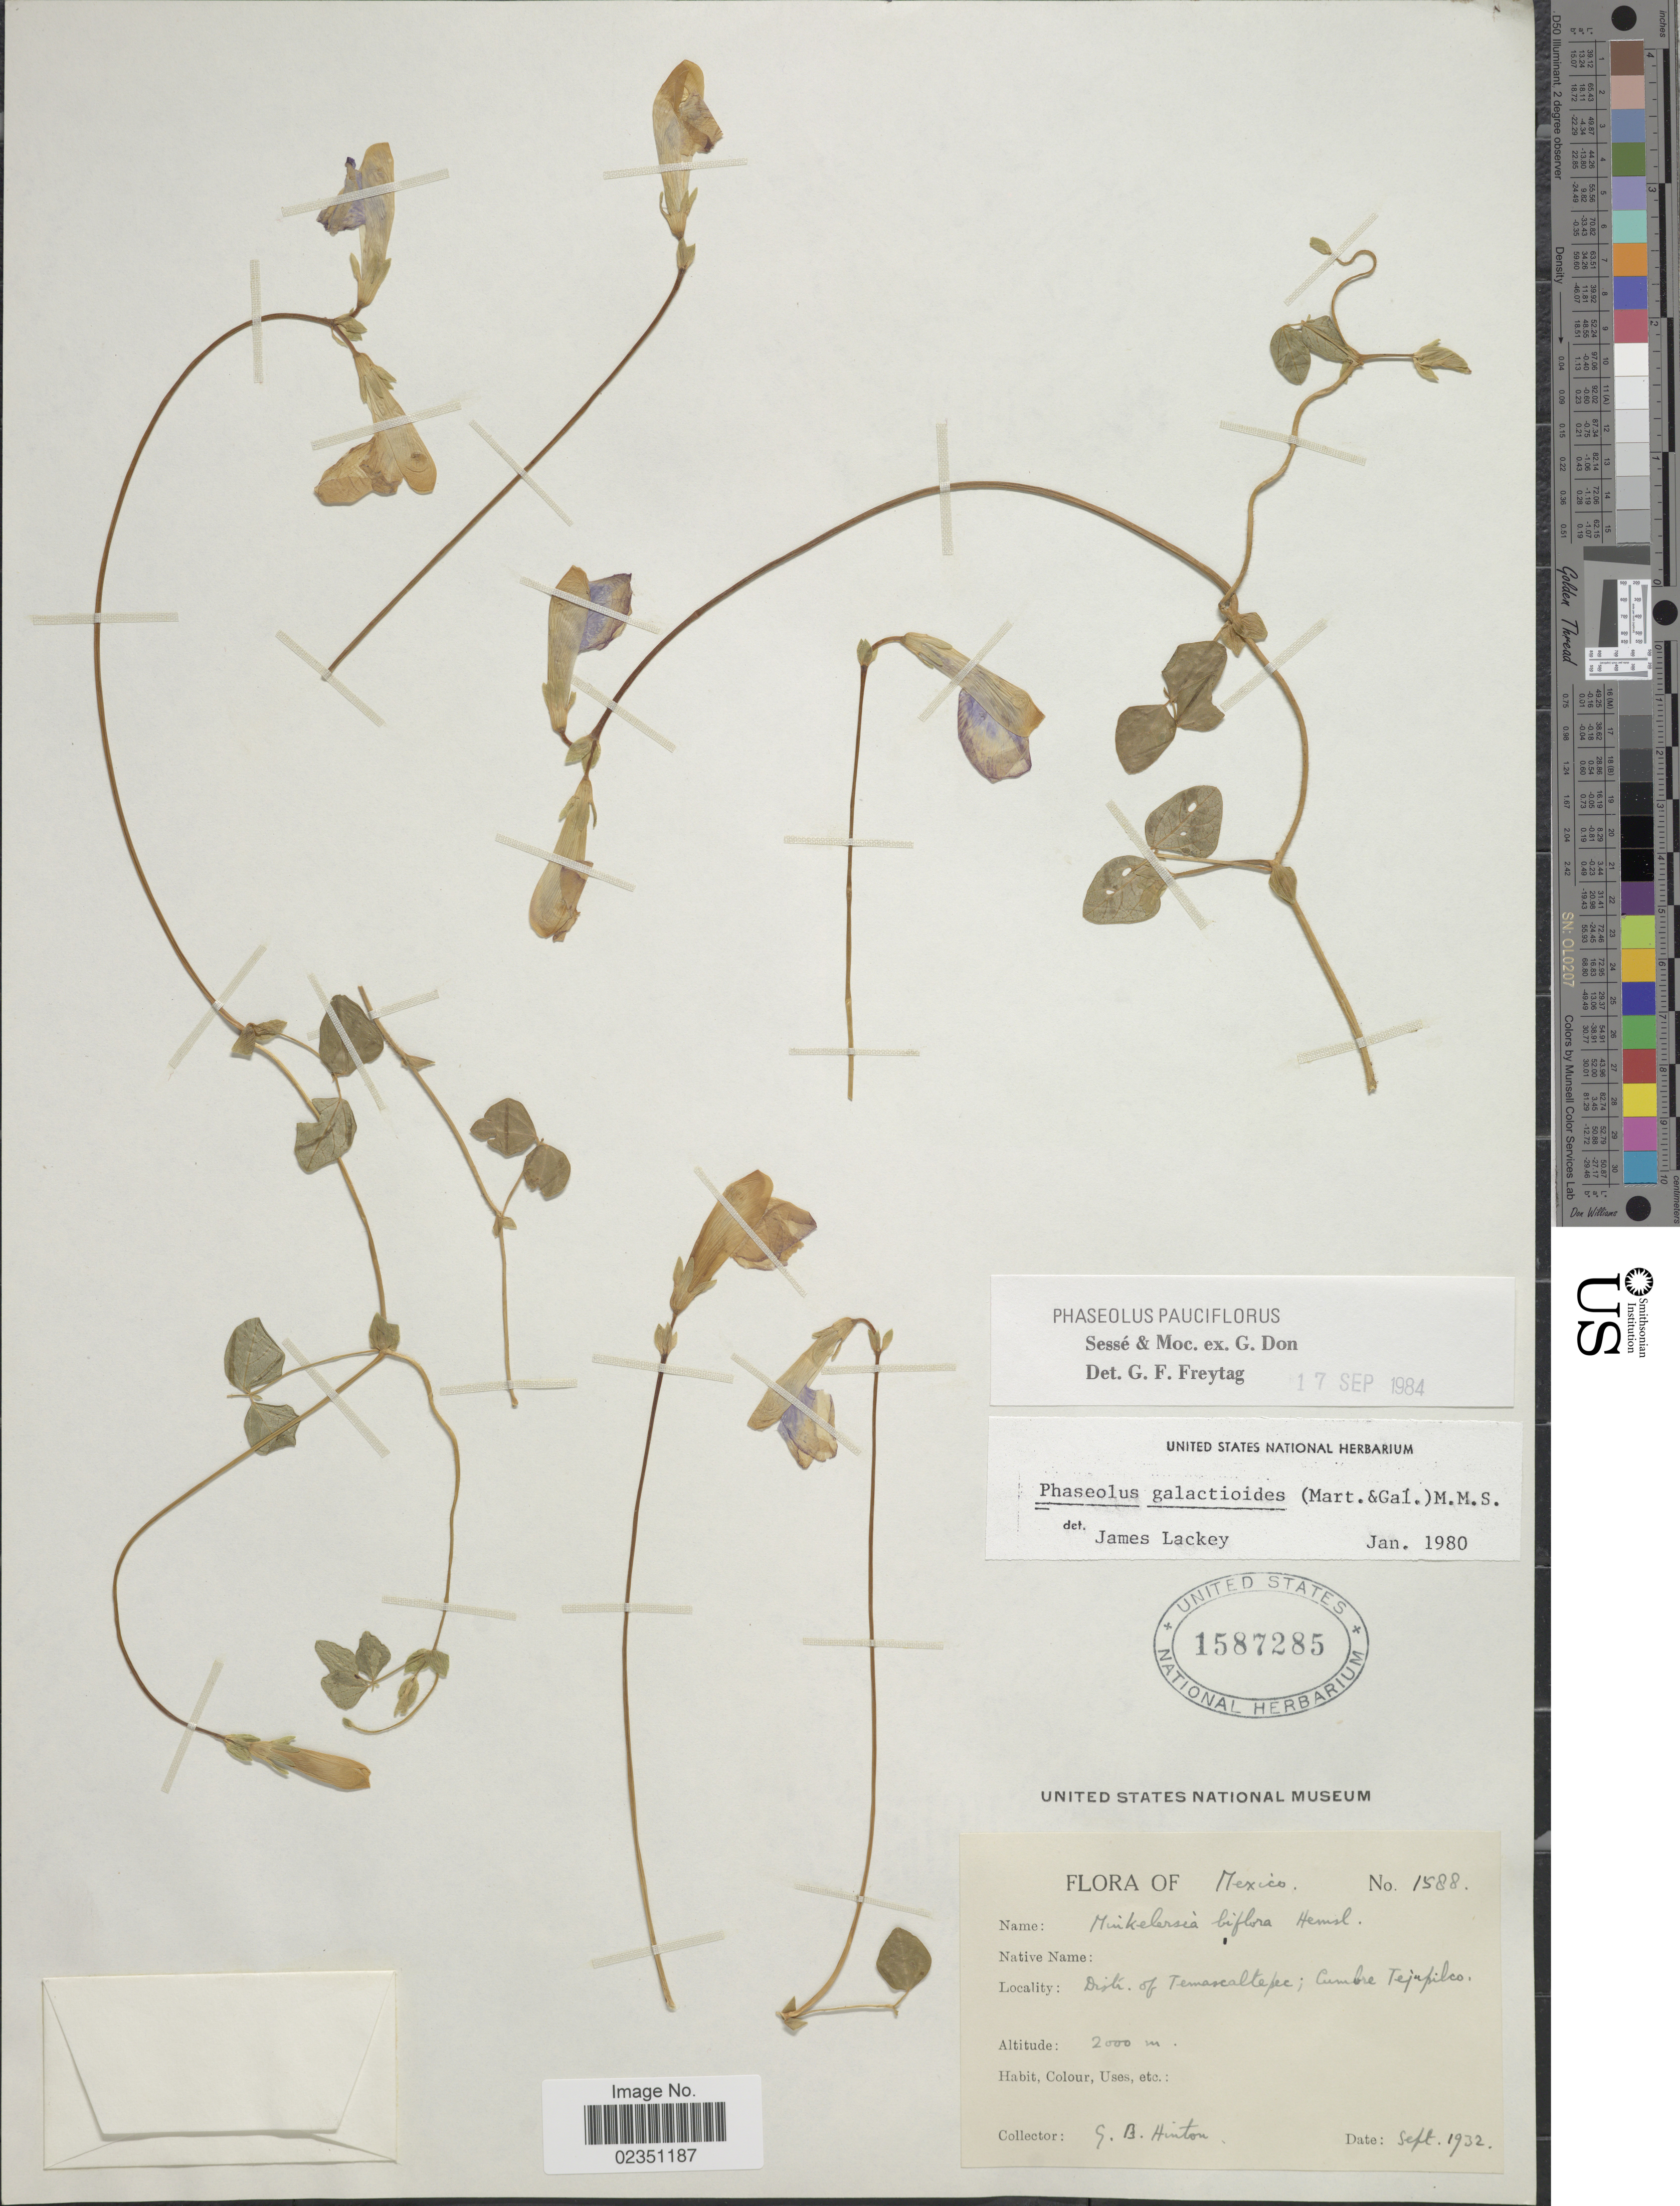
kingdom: Plantae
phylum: Tracheophyta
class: Magnoliopsida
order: Fabales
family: Fabaceae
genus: Phaseolus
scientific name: Phaseolus pauciflorus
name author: Sessé & Moc. ex G. Don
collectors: G. B. Hinton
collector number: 1588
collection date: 1932-09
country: Mexico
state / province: México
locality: Distr. of Temascaltepec; Cumbre Tejupilco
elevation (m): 2000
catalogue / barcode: US 1587285